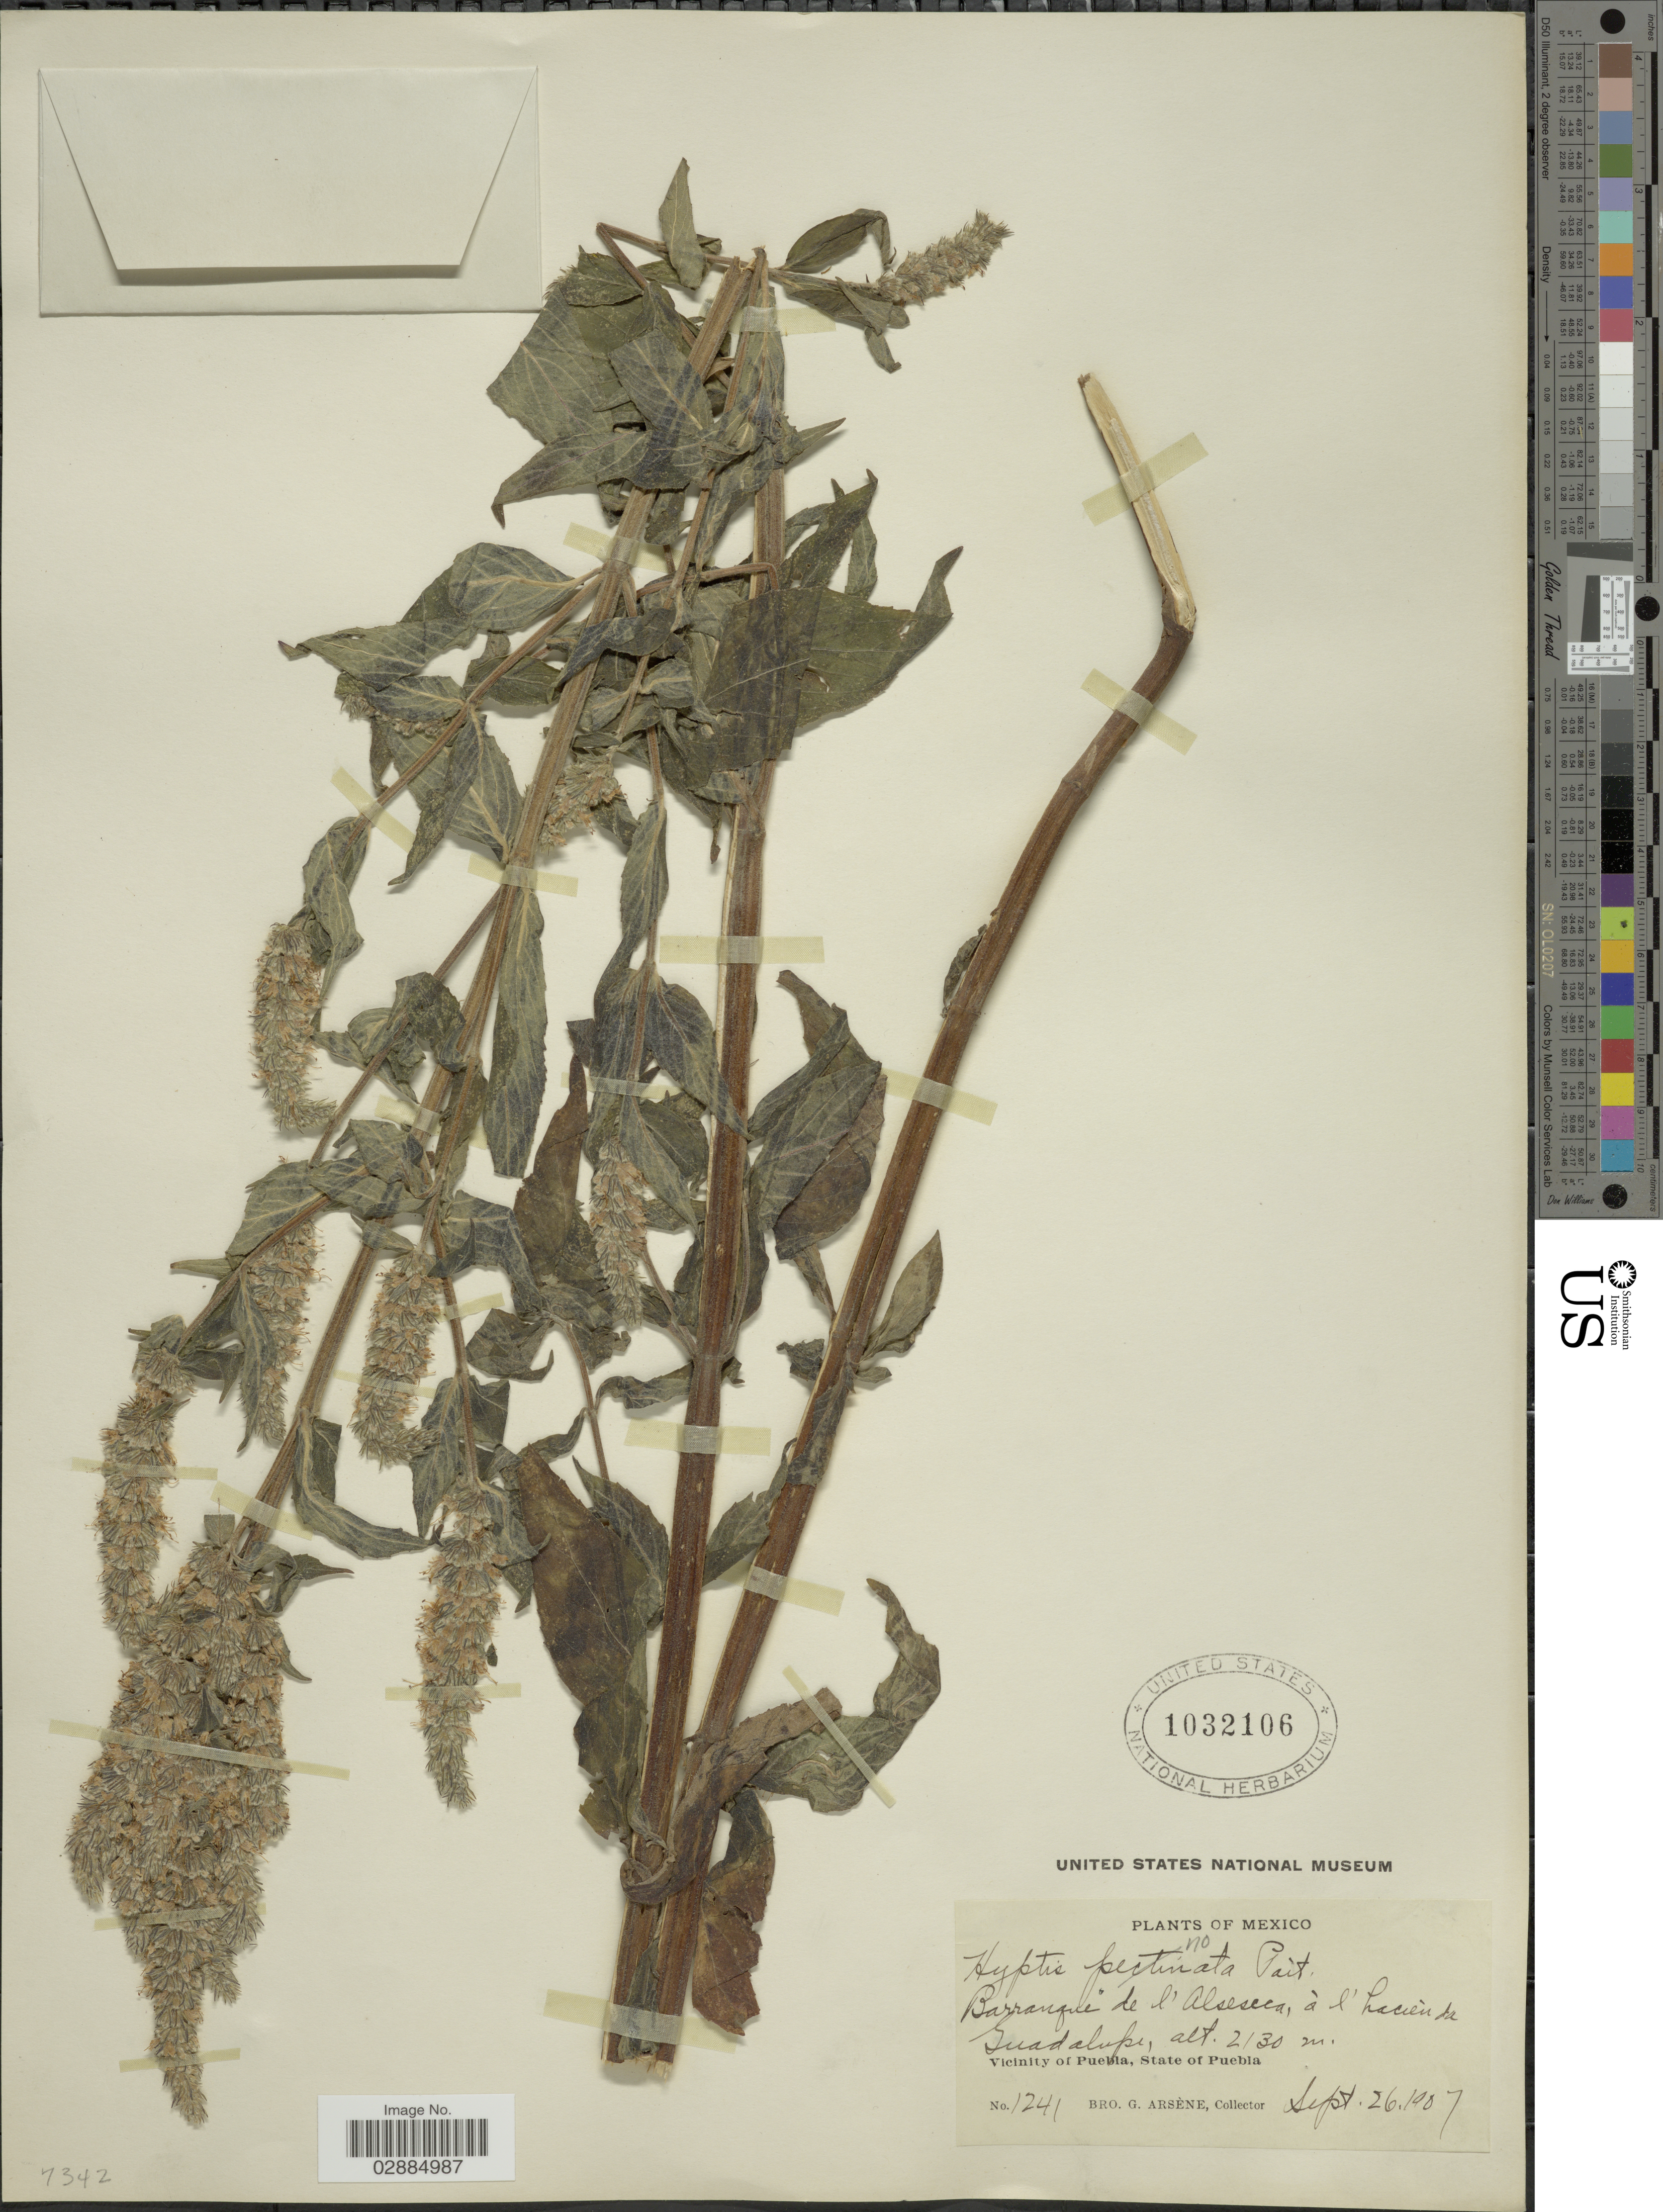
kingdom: Plantae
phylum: Tracheophyta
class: Magnoliopsida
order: Lamiales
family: Lamiaceae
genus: Hyptis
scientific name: Hyptis sp.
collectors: Bro. G. Arsène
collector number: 1241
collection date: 1907-09-26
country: Mexico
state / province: Puebla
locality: Barranque de l'Alseseca, á l'hacienda Guadalupe, Vicinity of Puebla, State of Puebla.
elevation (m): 2130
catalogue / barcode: US 1032106